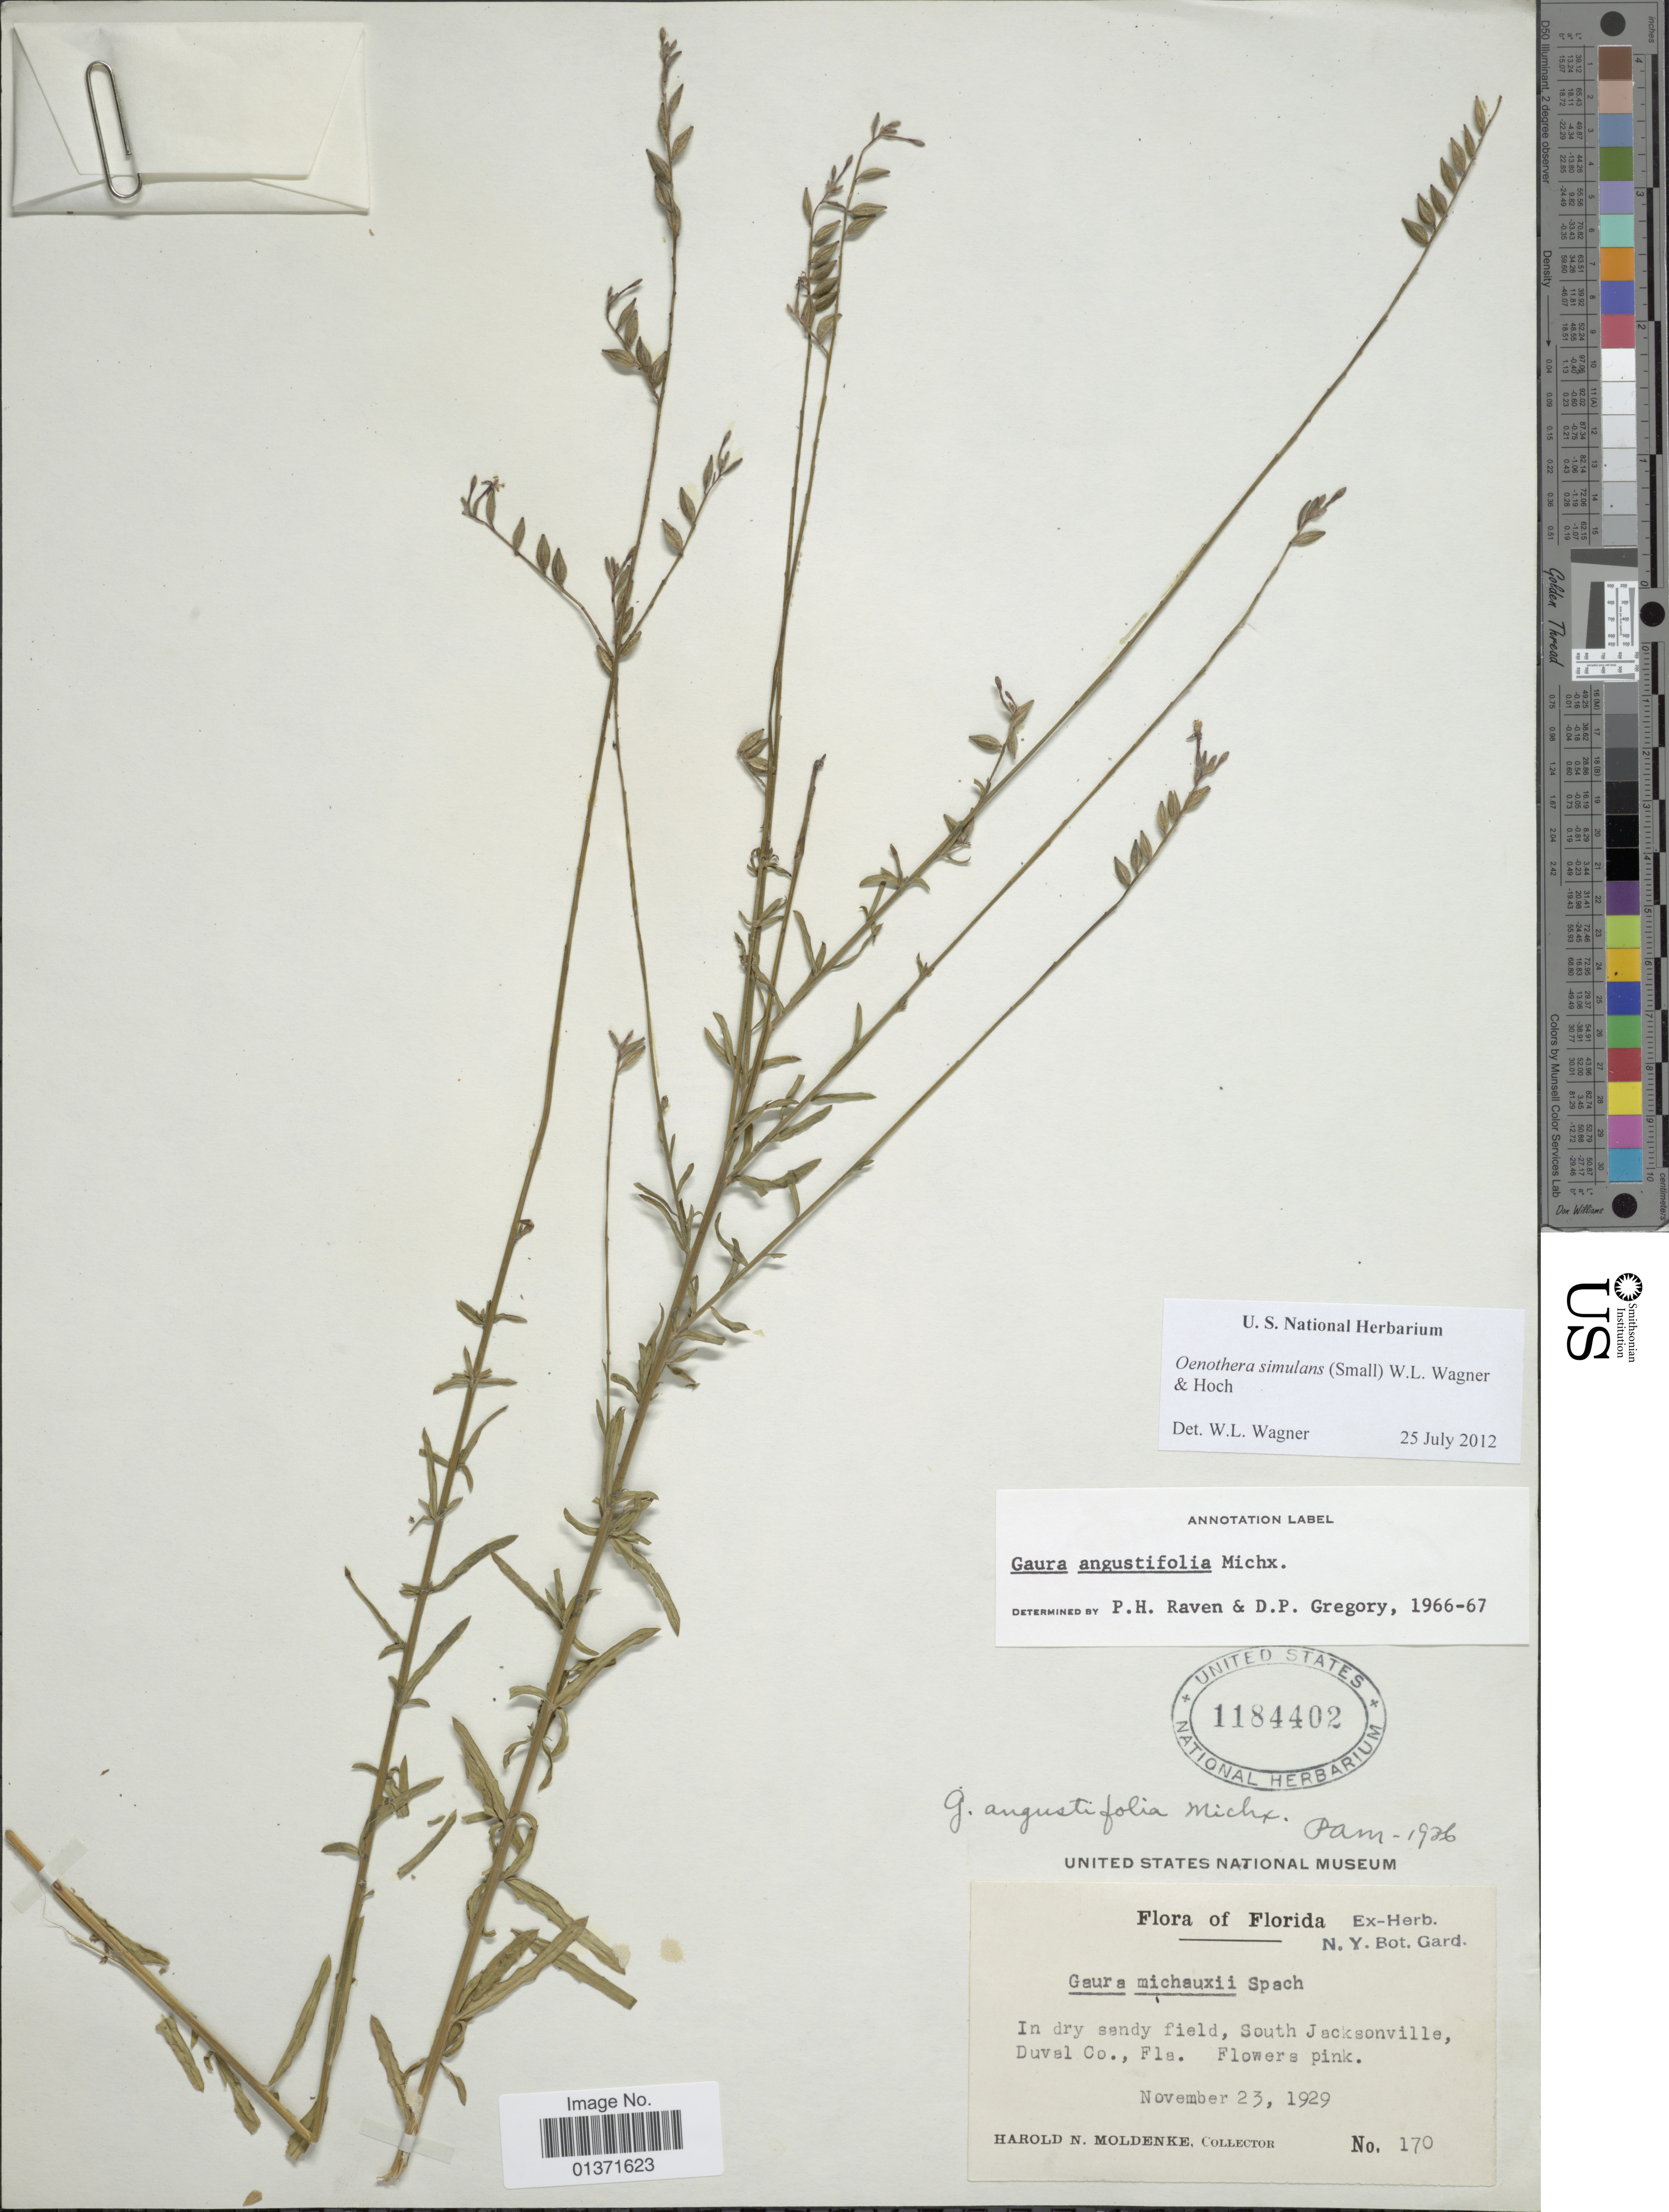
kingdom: Plantae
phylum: Tracheophyta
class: Magnoliopsida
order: Myrtales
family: Onagraceae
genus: Oenothera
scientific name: Oenothera simulans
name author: Michx.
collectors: H. N. Moldenke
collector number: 170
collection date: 1929-11-23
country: United States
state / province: Florida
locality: Florida, South Jacksonville, Duval Co., Fla.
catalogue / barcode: US 1184402